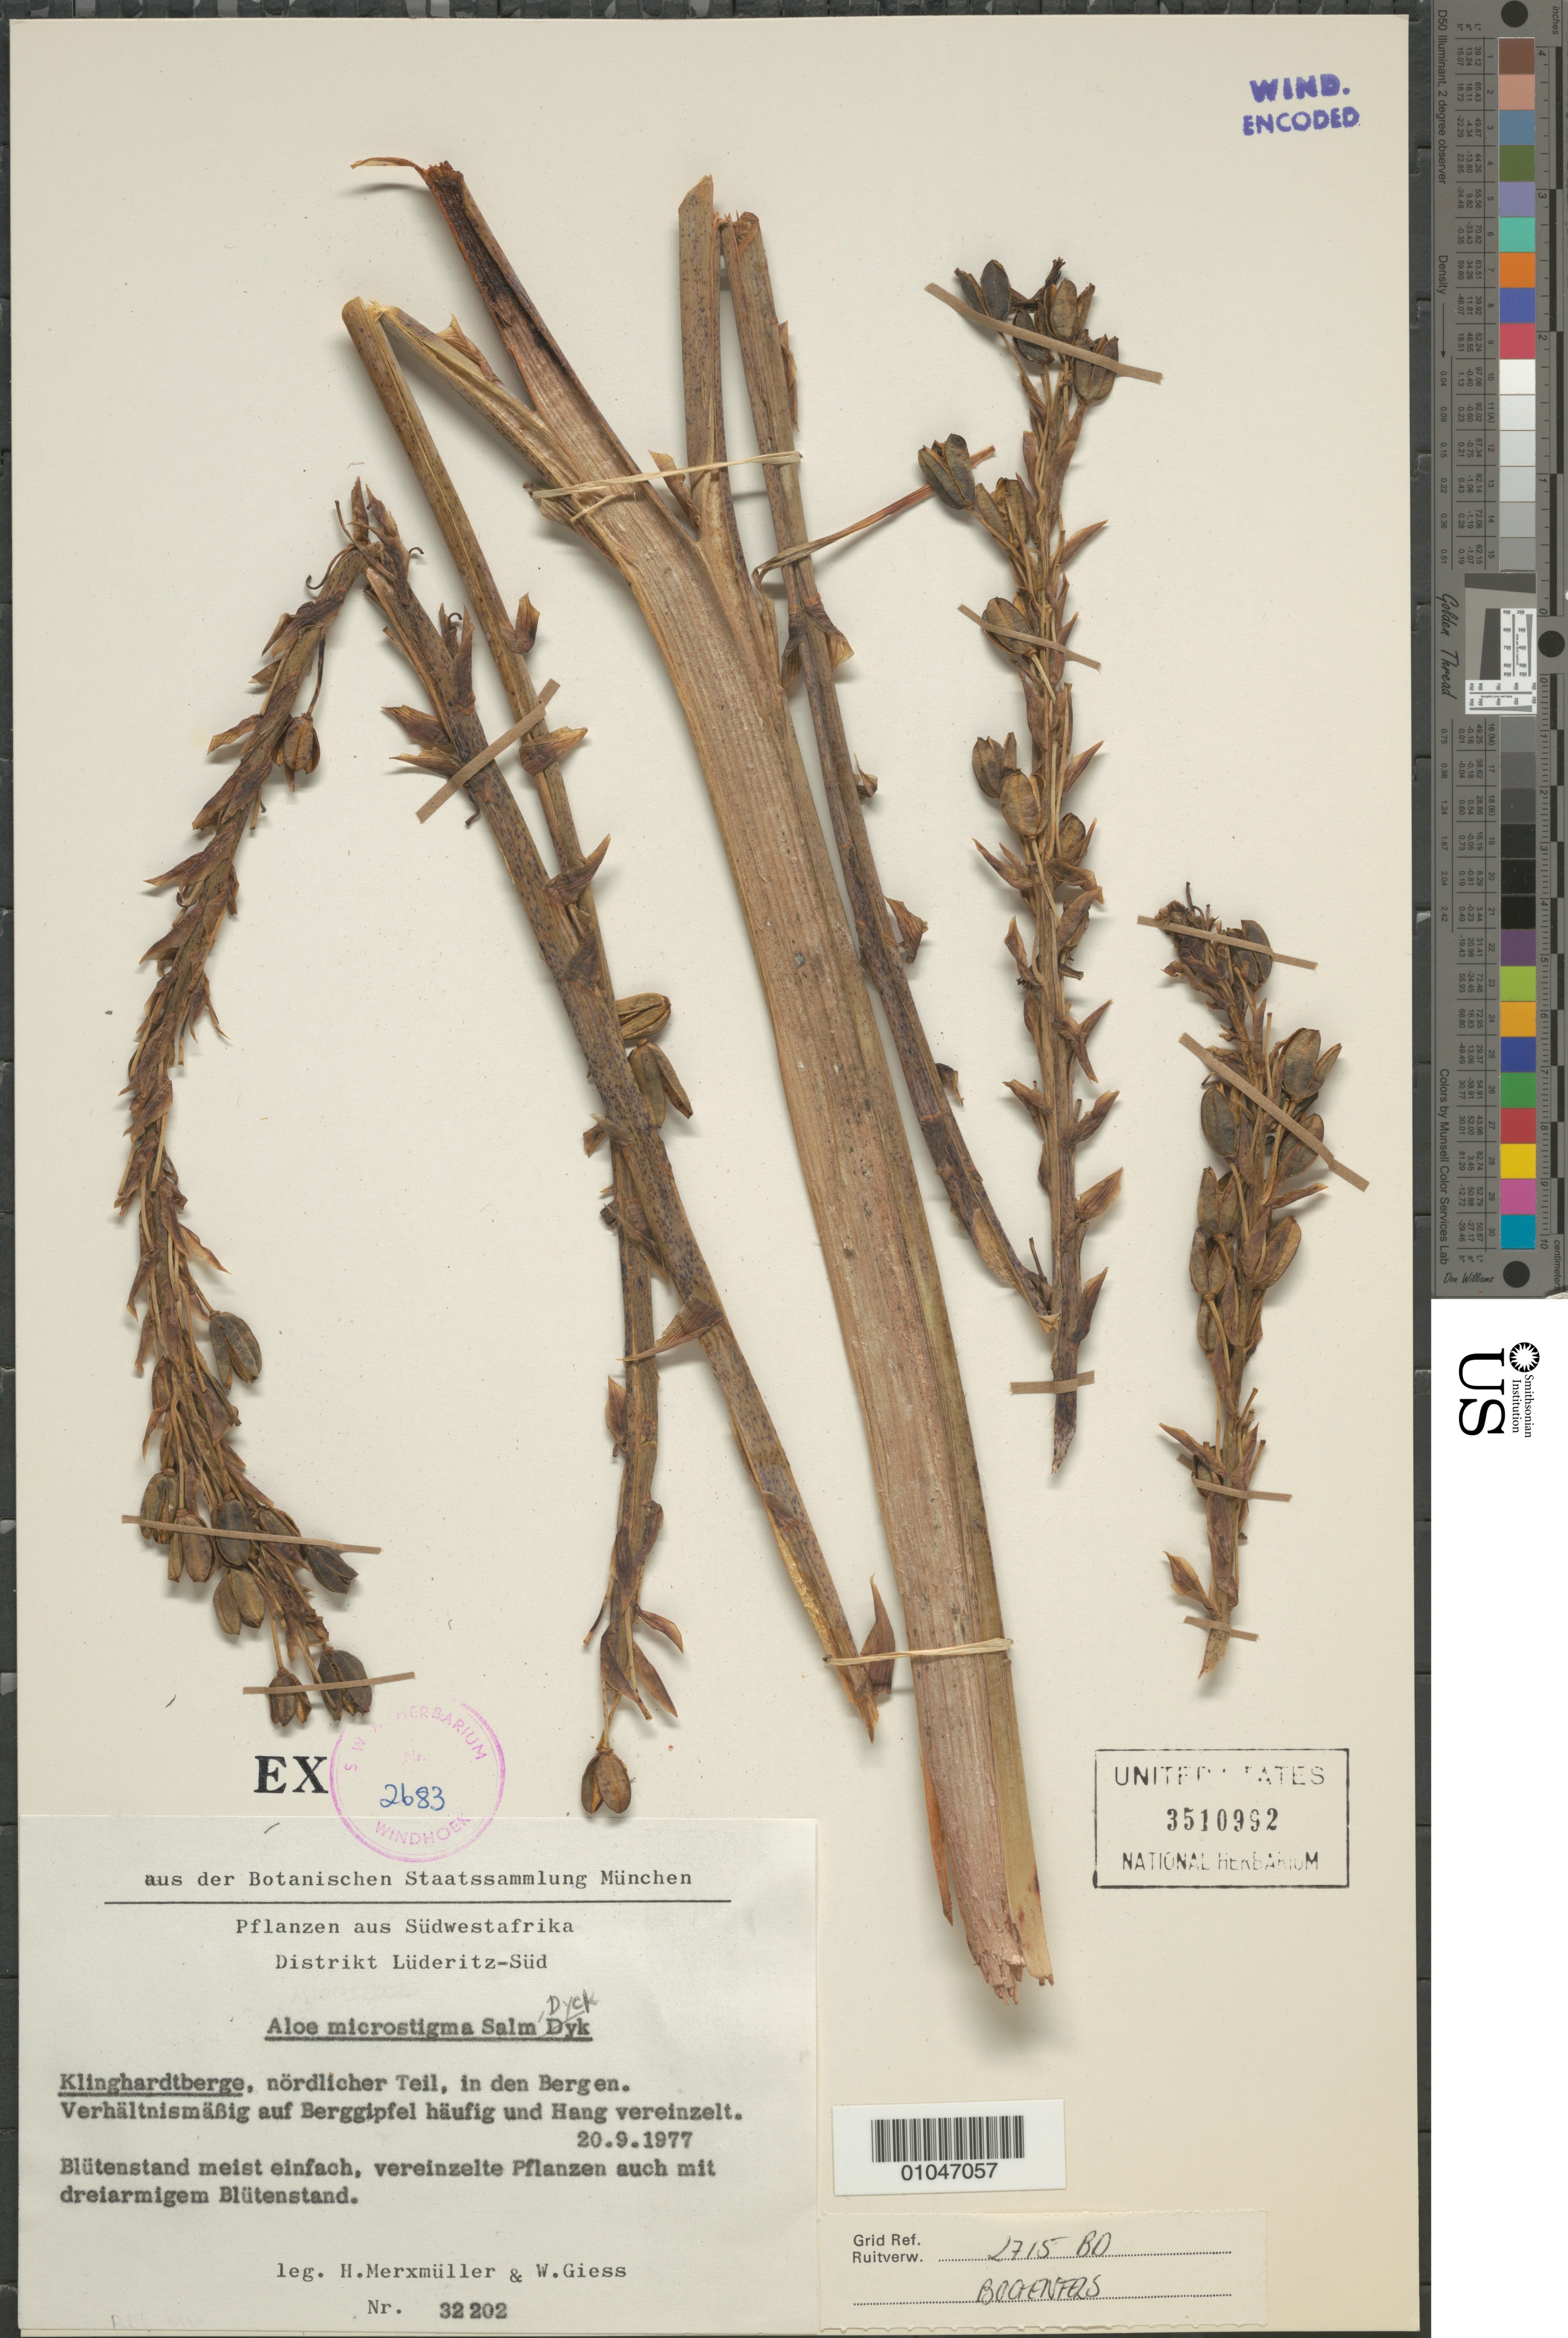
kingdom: Plantae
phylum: Tracheophyta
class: Liliopsida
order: Asparagales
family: Asphodelaceae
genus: Aloe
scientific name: Aloe microstigma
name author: Salm-Dyck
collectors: H. Merxmüller & W. Giess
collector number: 32202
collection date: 1977-09-20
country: Namibia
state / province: Karas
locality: Klinghardt Berge, nördlicher Teil, in den Bergen. Verhältnismäßig auf Berggipfel häufig und Hang vereinzelt. (Klinghardt Mountains, northern part, in the mountains. Quite often on mountain tops and slopes in isolation.)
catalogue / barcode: US 3510992